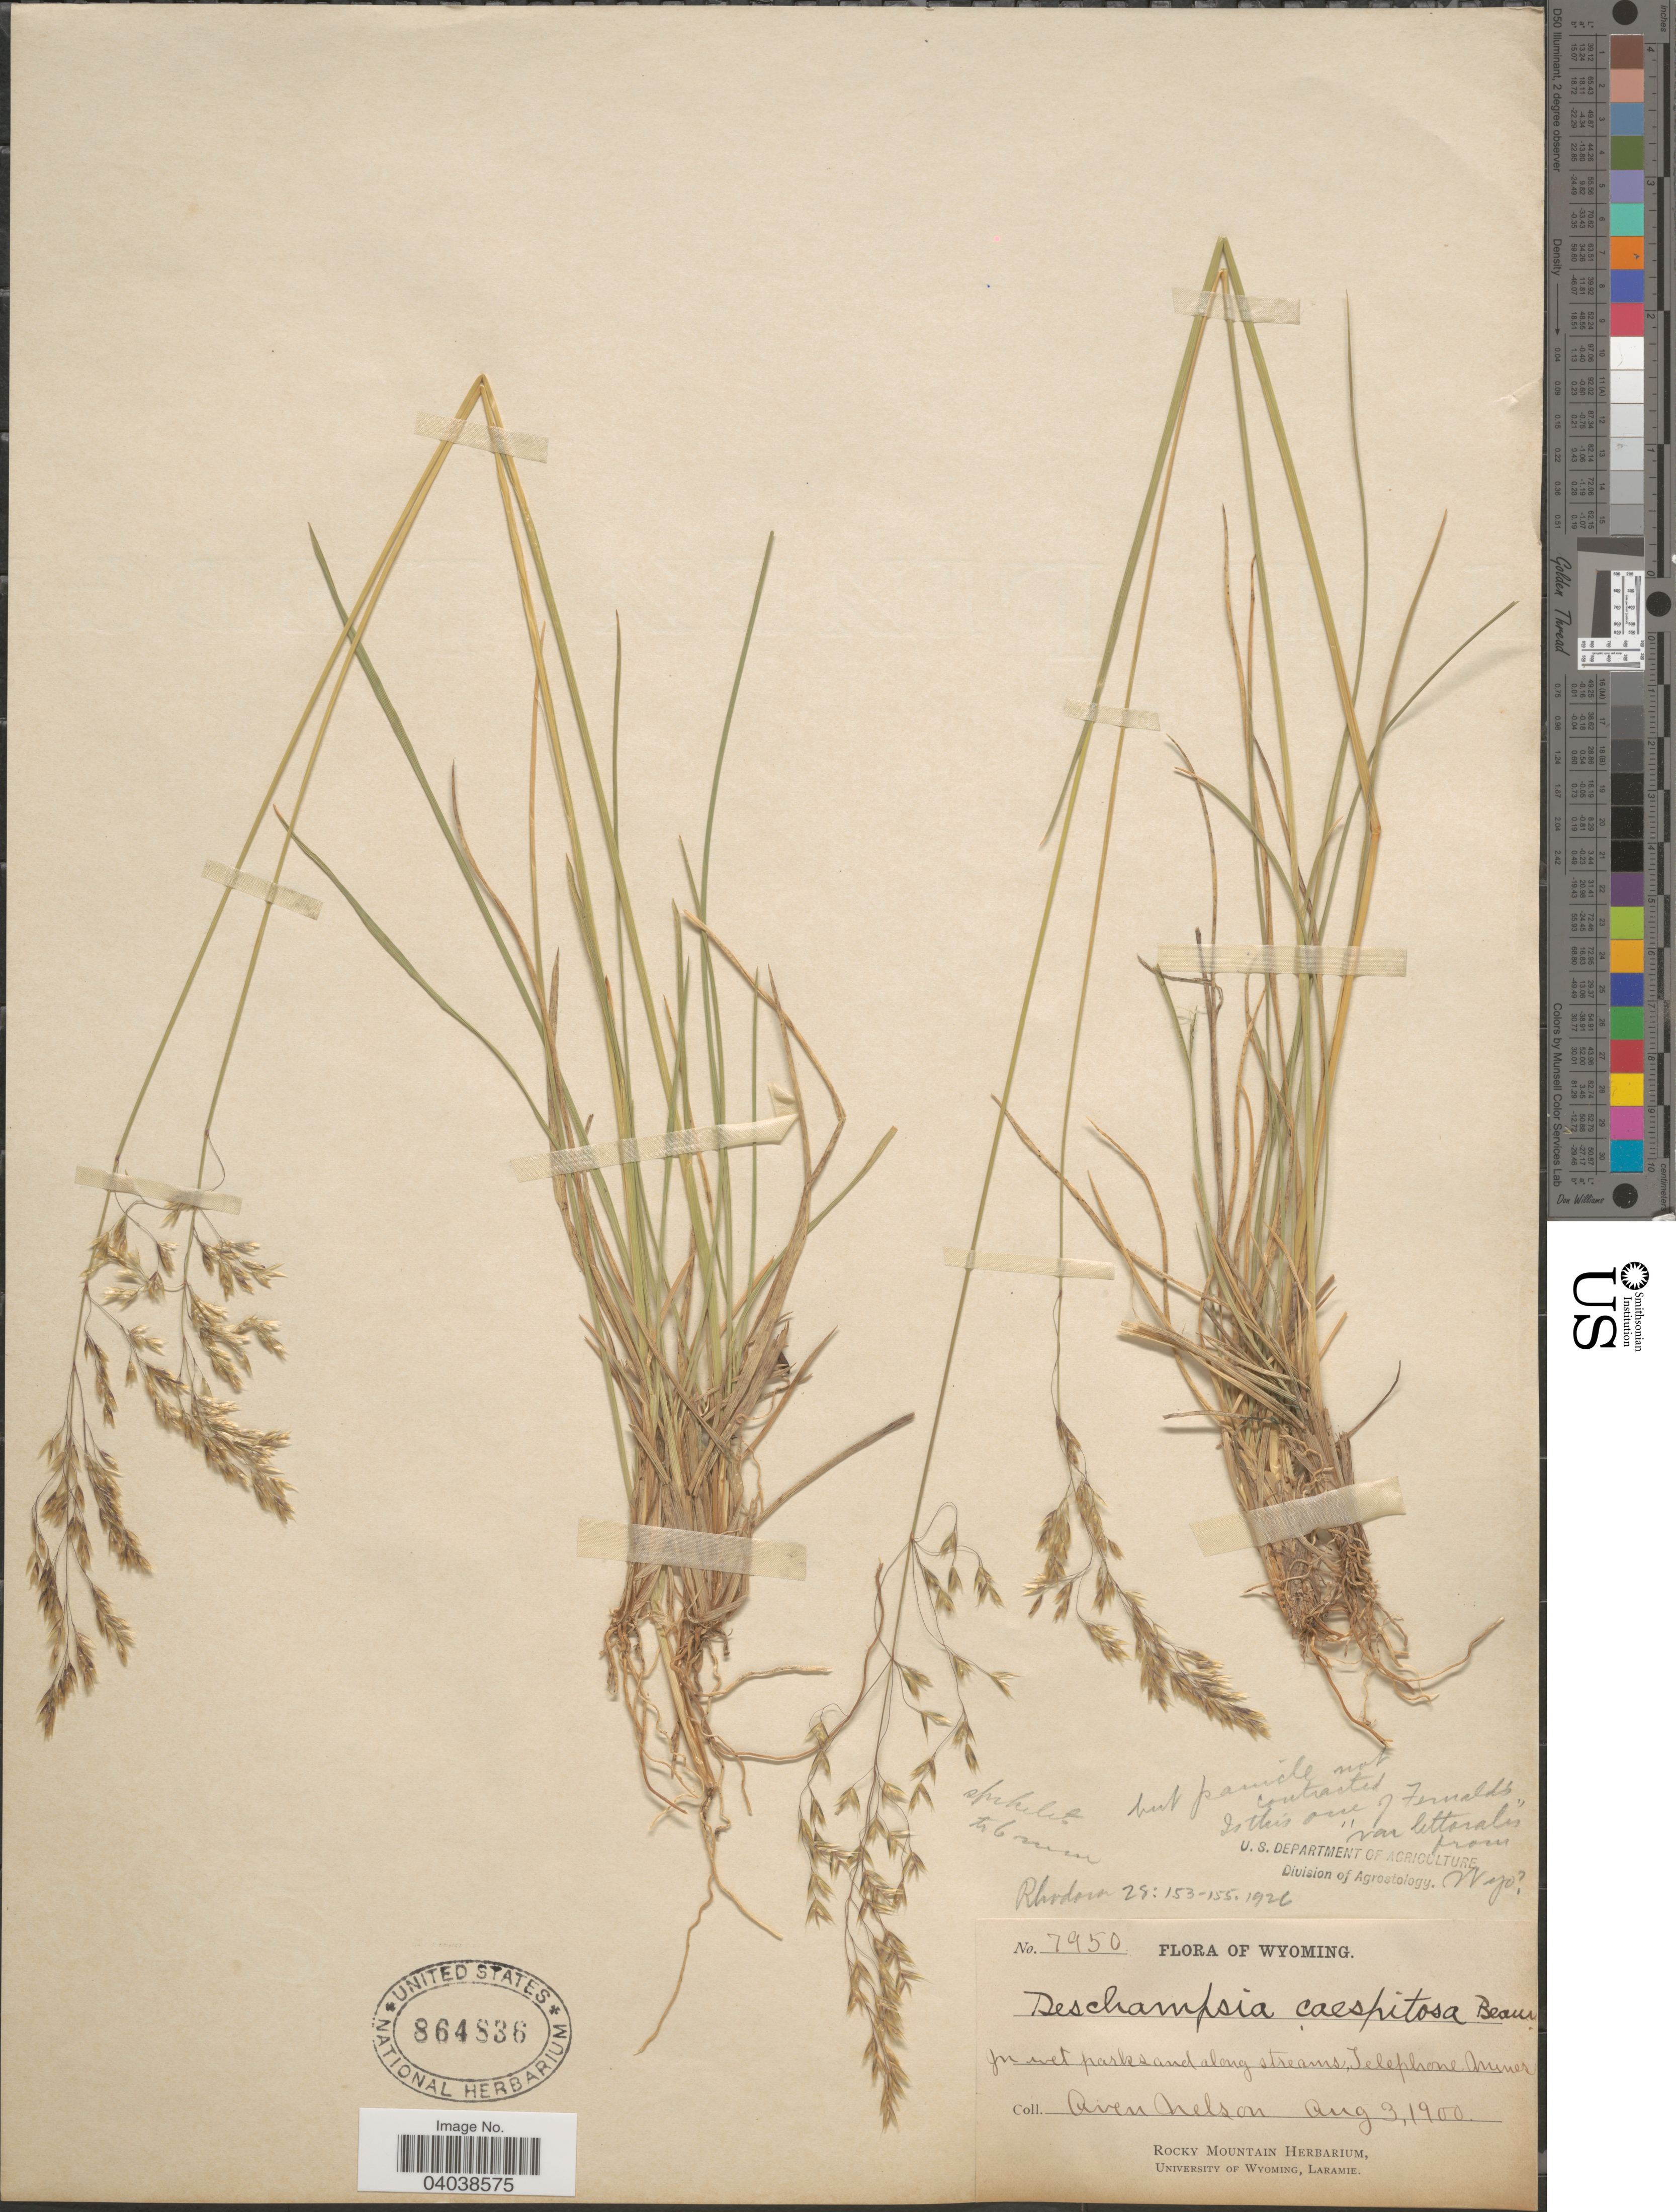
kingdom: Plantae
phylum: Tracheophyta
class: Liliopsida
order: Poales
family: Poaceae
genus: Deschampsia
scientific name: Deschampsia cespitosa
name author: (L.) P. Beauv.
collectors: A. Nelson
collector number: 7950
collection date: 1900-08-03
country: United States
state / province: Wyoming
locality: In wet parks and along streams, Telephone Mines.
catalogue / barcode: US 864836